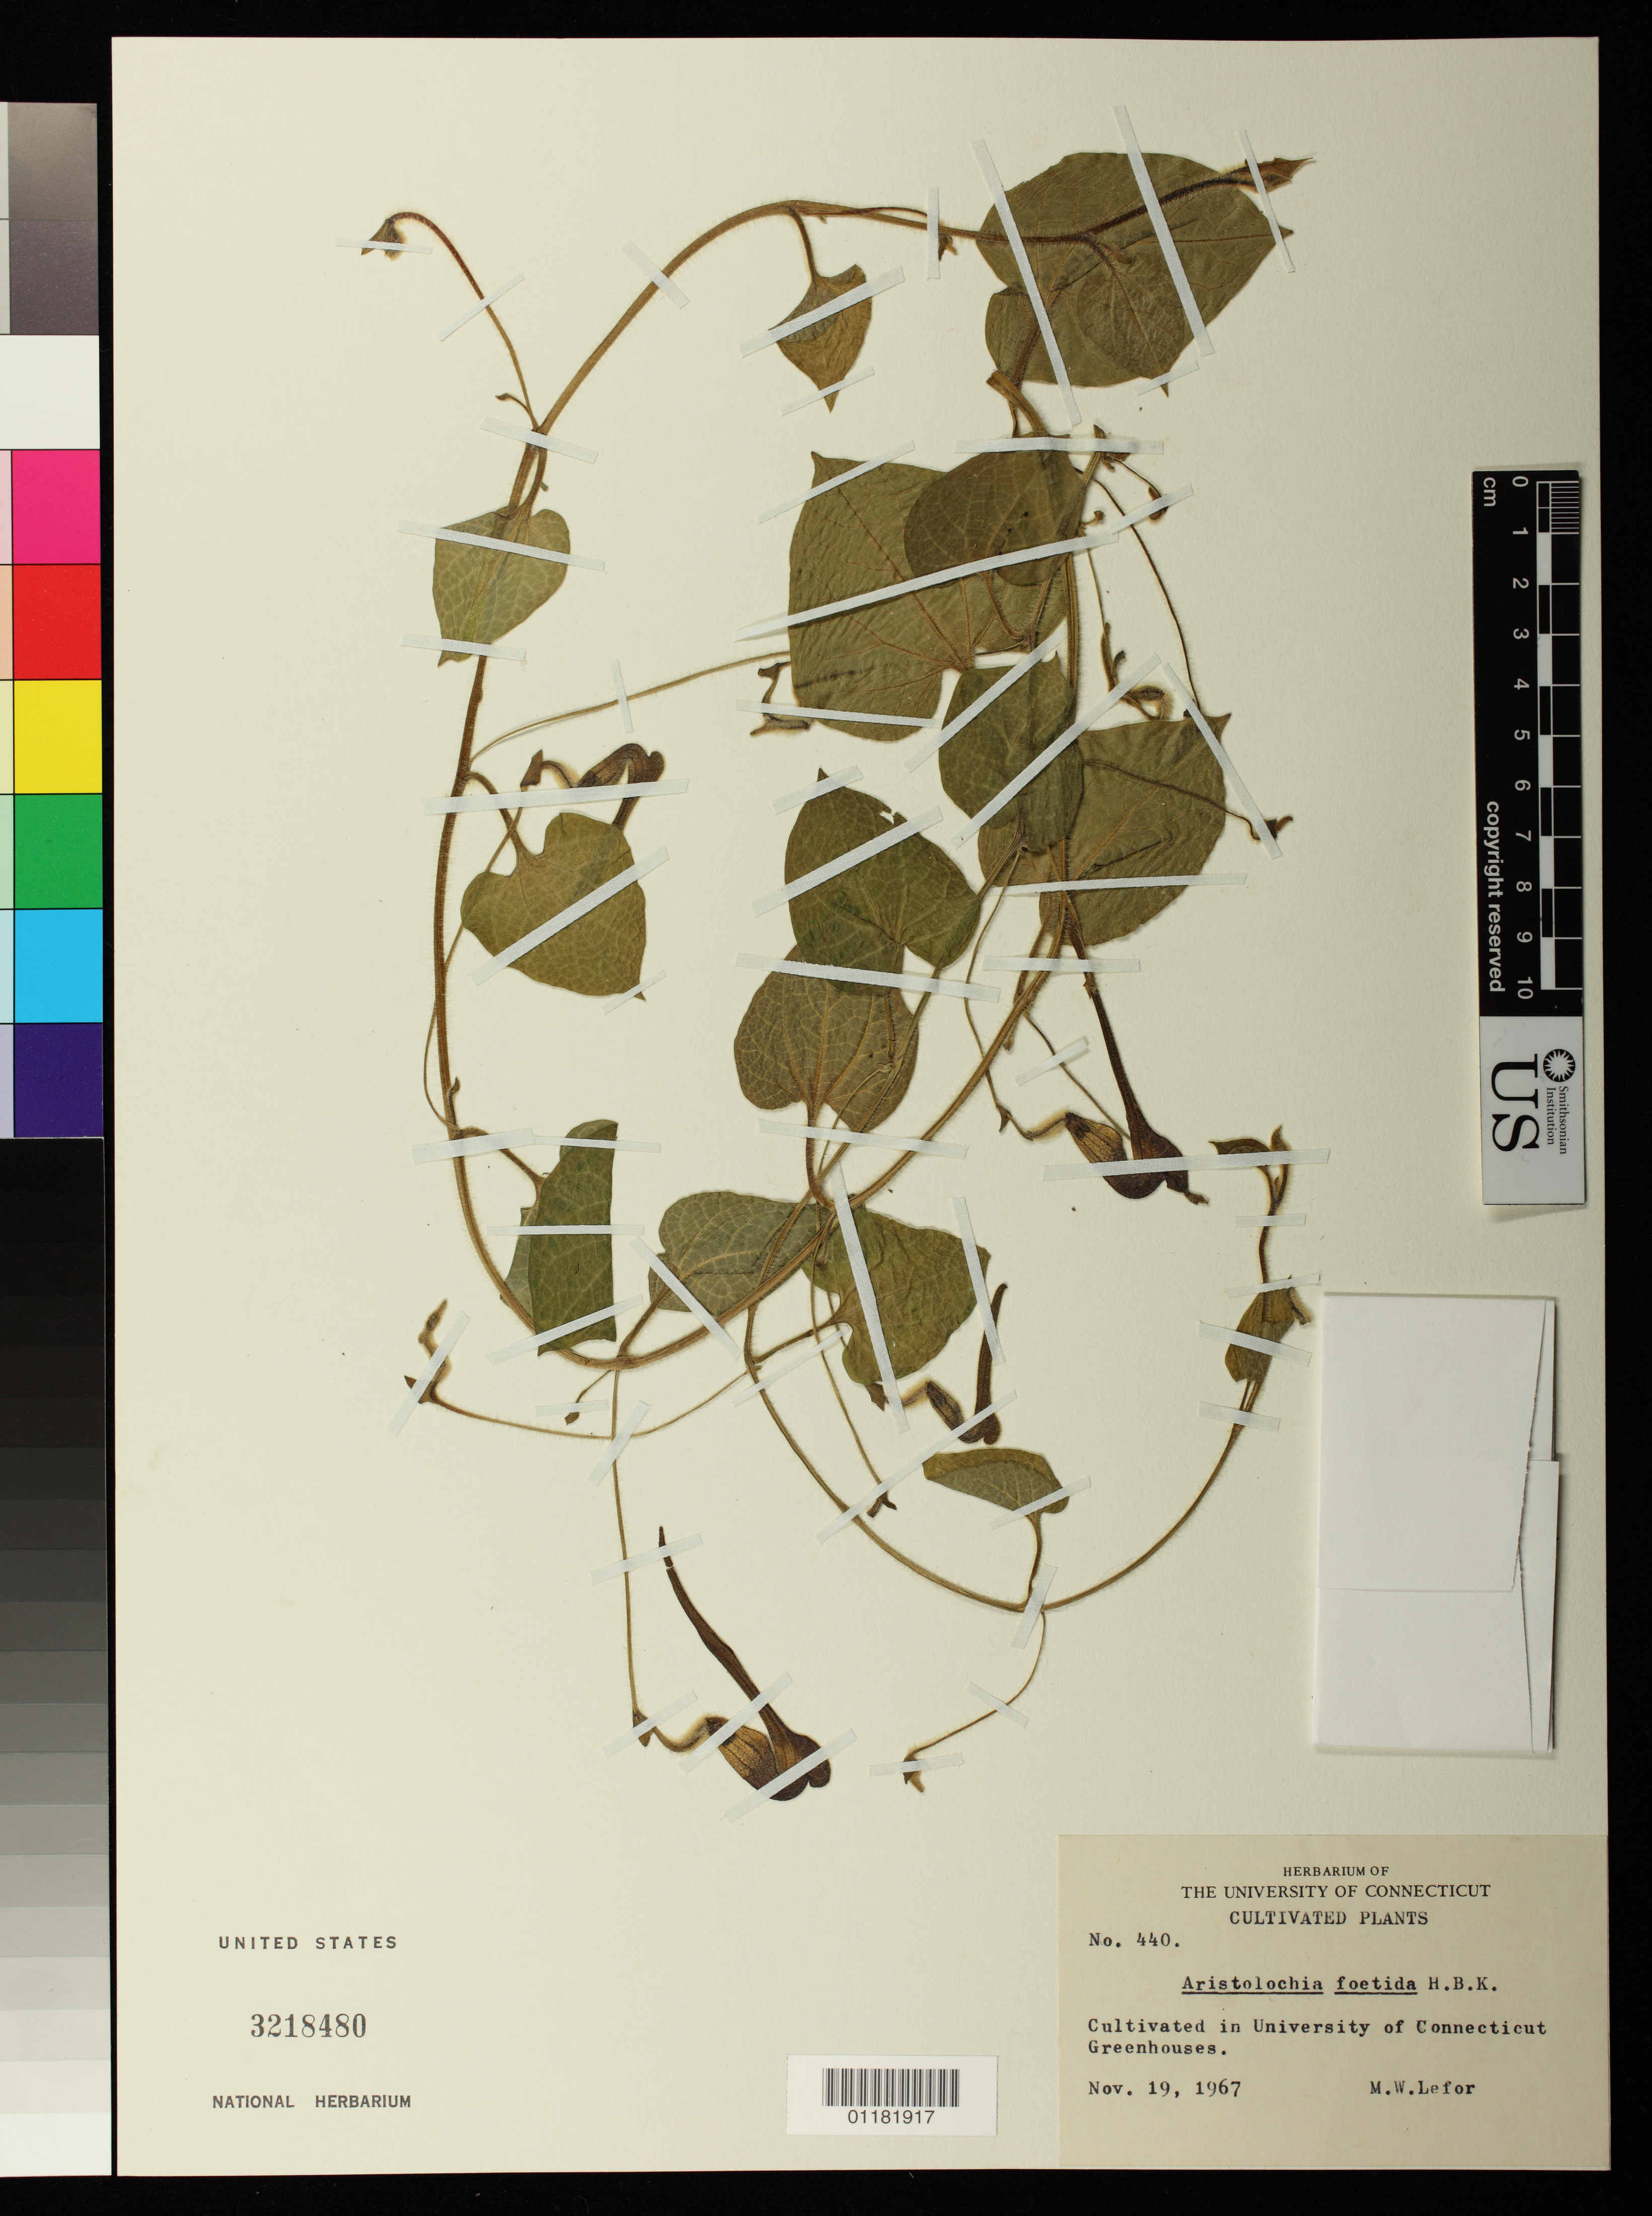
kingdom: Plantae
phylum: Tracheophyta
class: Magnoliopsida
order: Piperales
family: Aristolochiaceae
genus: Aristolochia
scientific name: Aristolochia foetida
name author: Kunth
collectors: M. W. Lefor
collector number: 440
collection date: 1967-11-19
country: United States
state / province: Connecticut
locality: Cultivated in University of Connecticut Greenhouses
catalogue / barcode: US 3218480